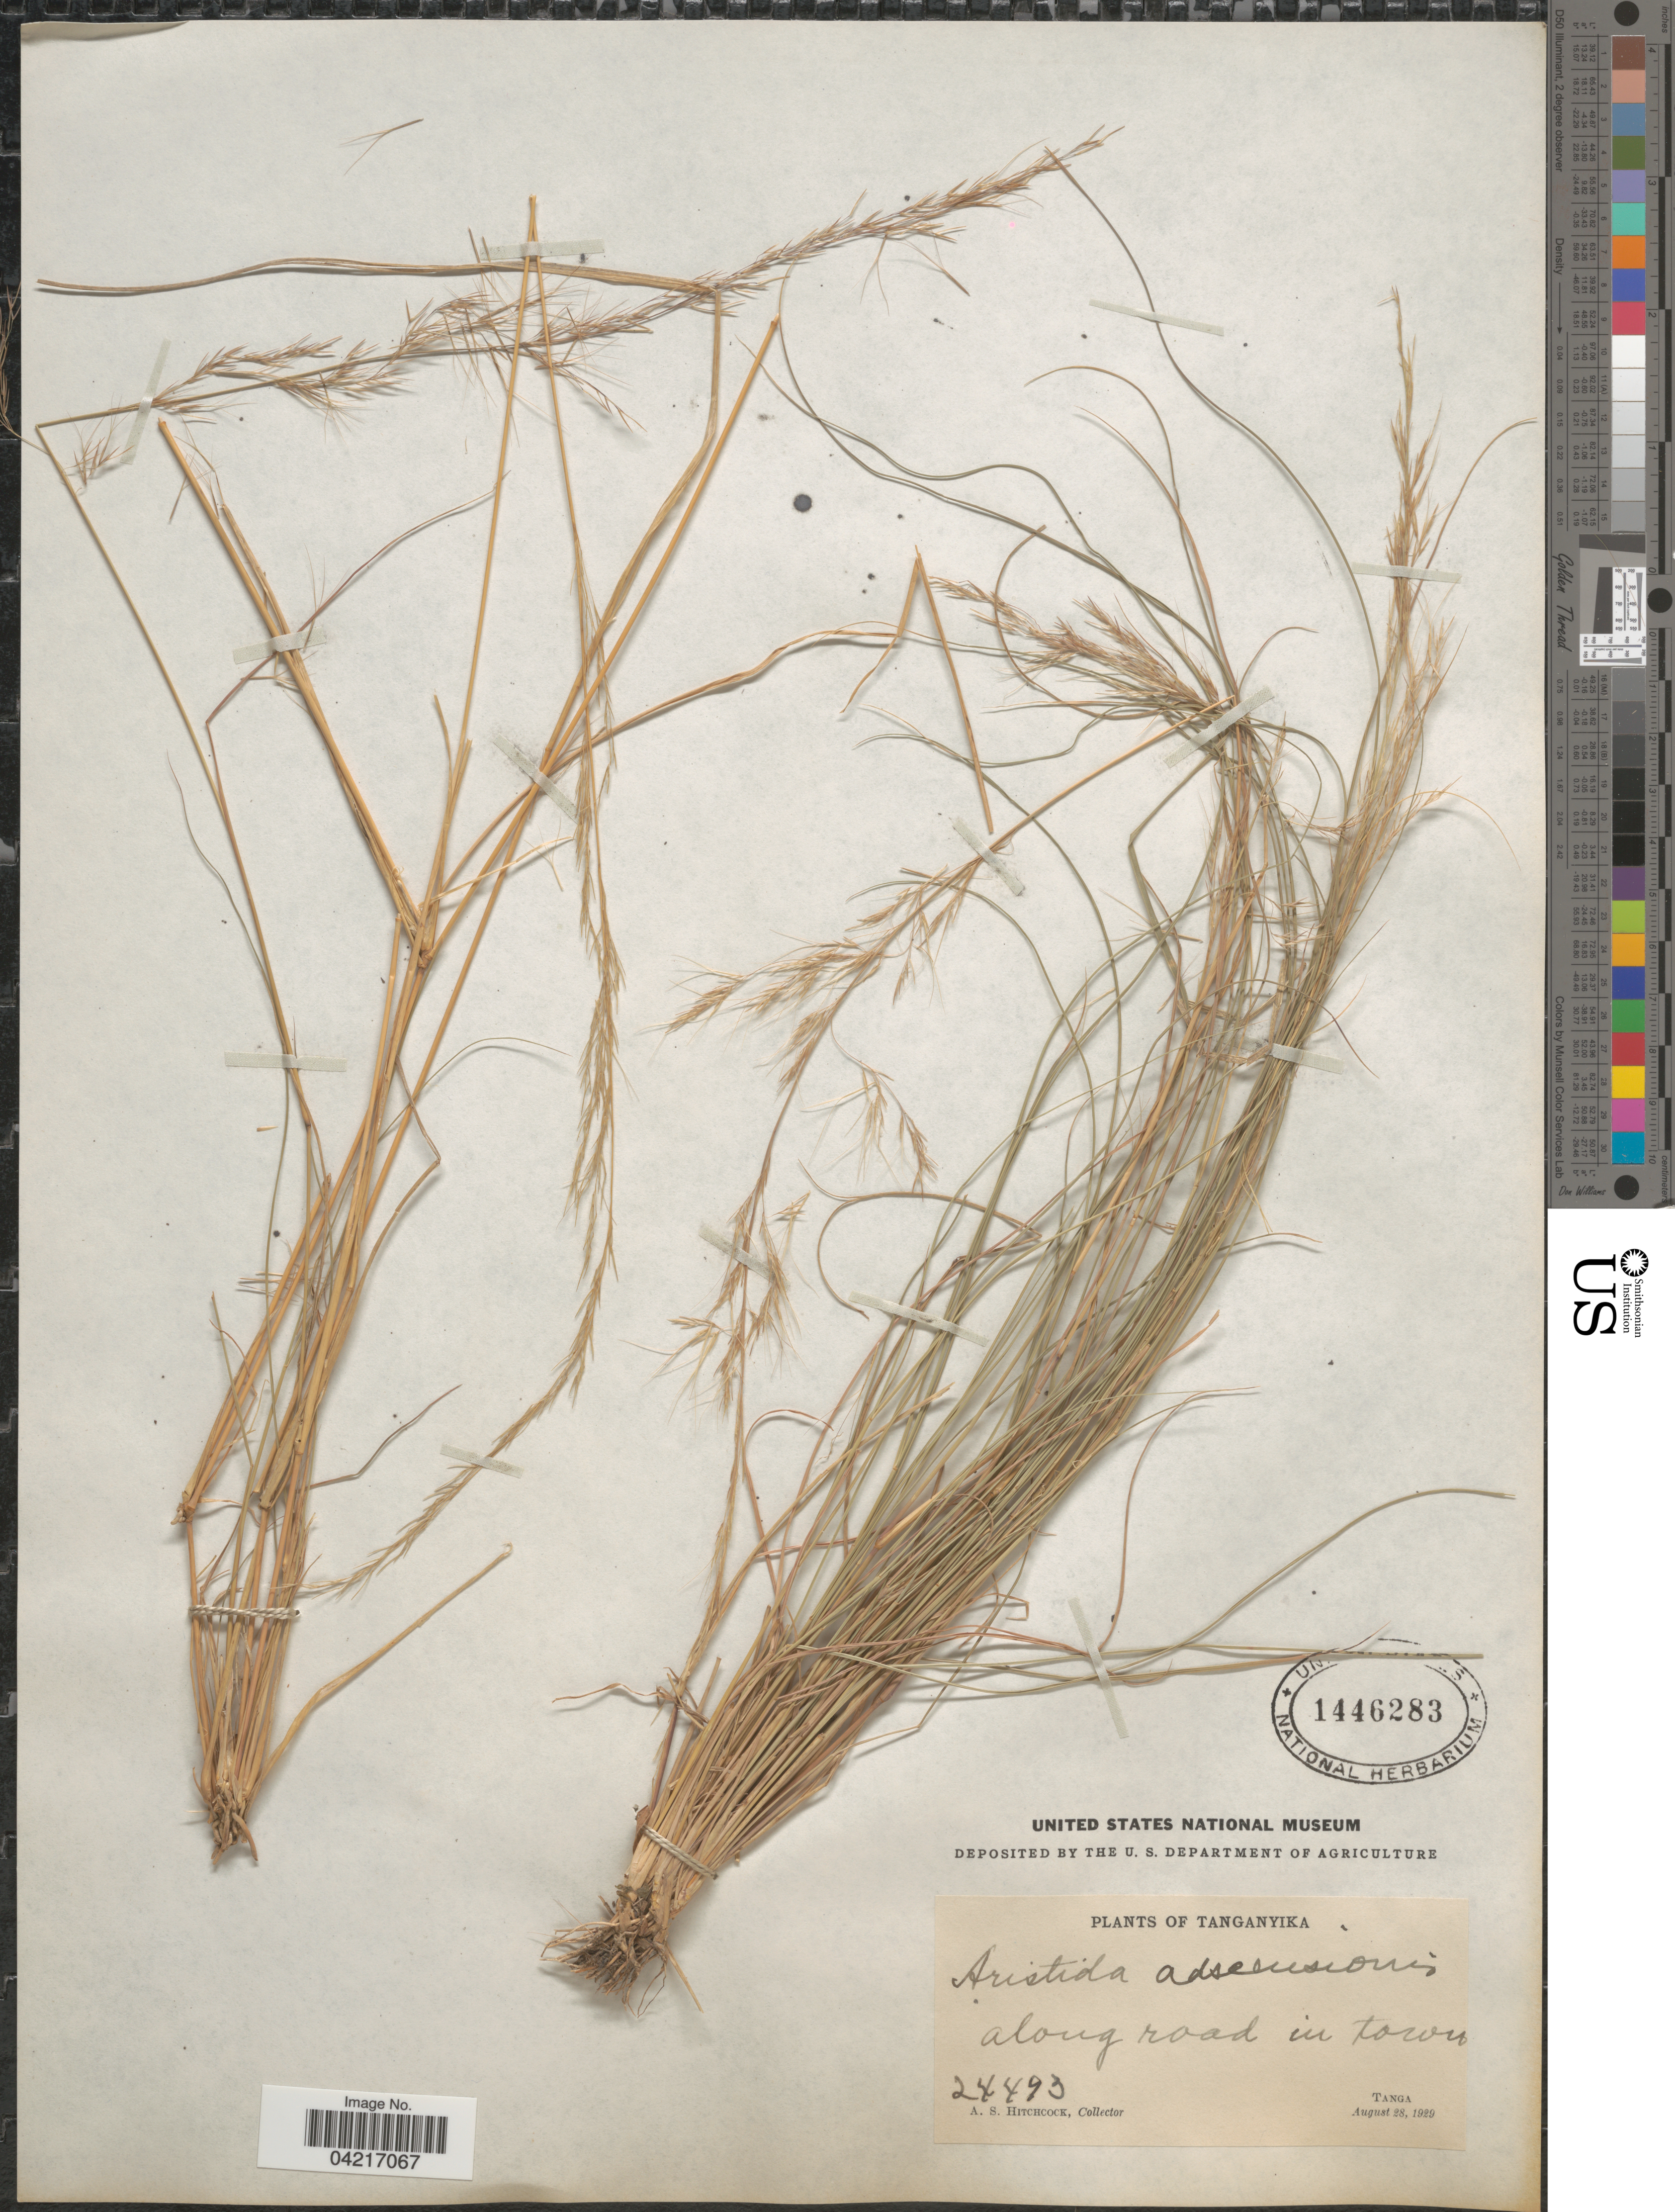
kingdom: Plantae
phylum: Tracheophyta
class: Liliopsida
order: Poales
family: Poaceae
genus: Aristida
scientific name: Aristida adscensionis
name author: L.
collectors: A. S. Hitchcock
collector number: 24493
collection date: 1929-08-28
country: Tanzania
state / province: Tanga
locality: Tanganyika. Along road in town. Tanga.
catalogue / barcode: US 1446283